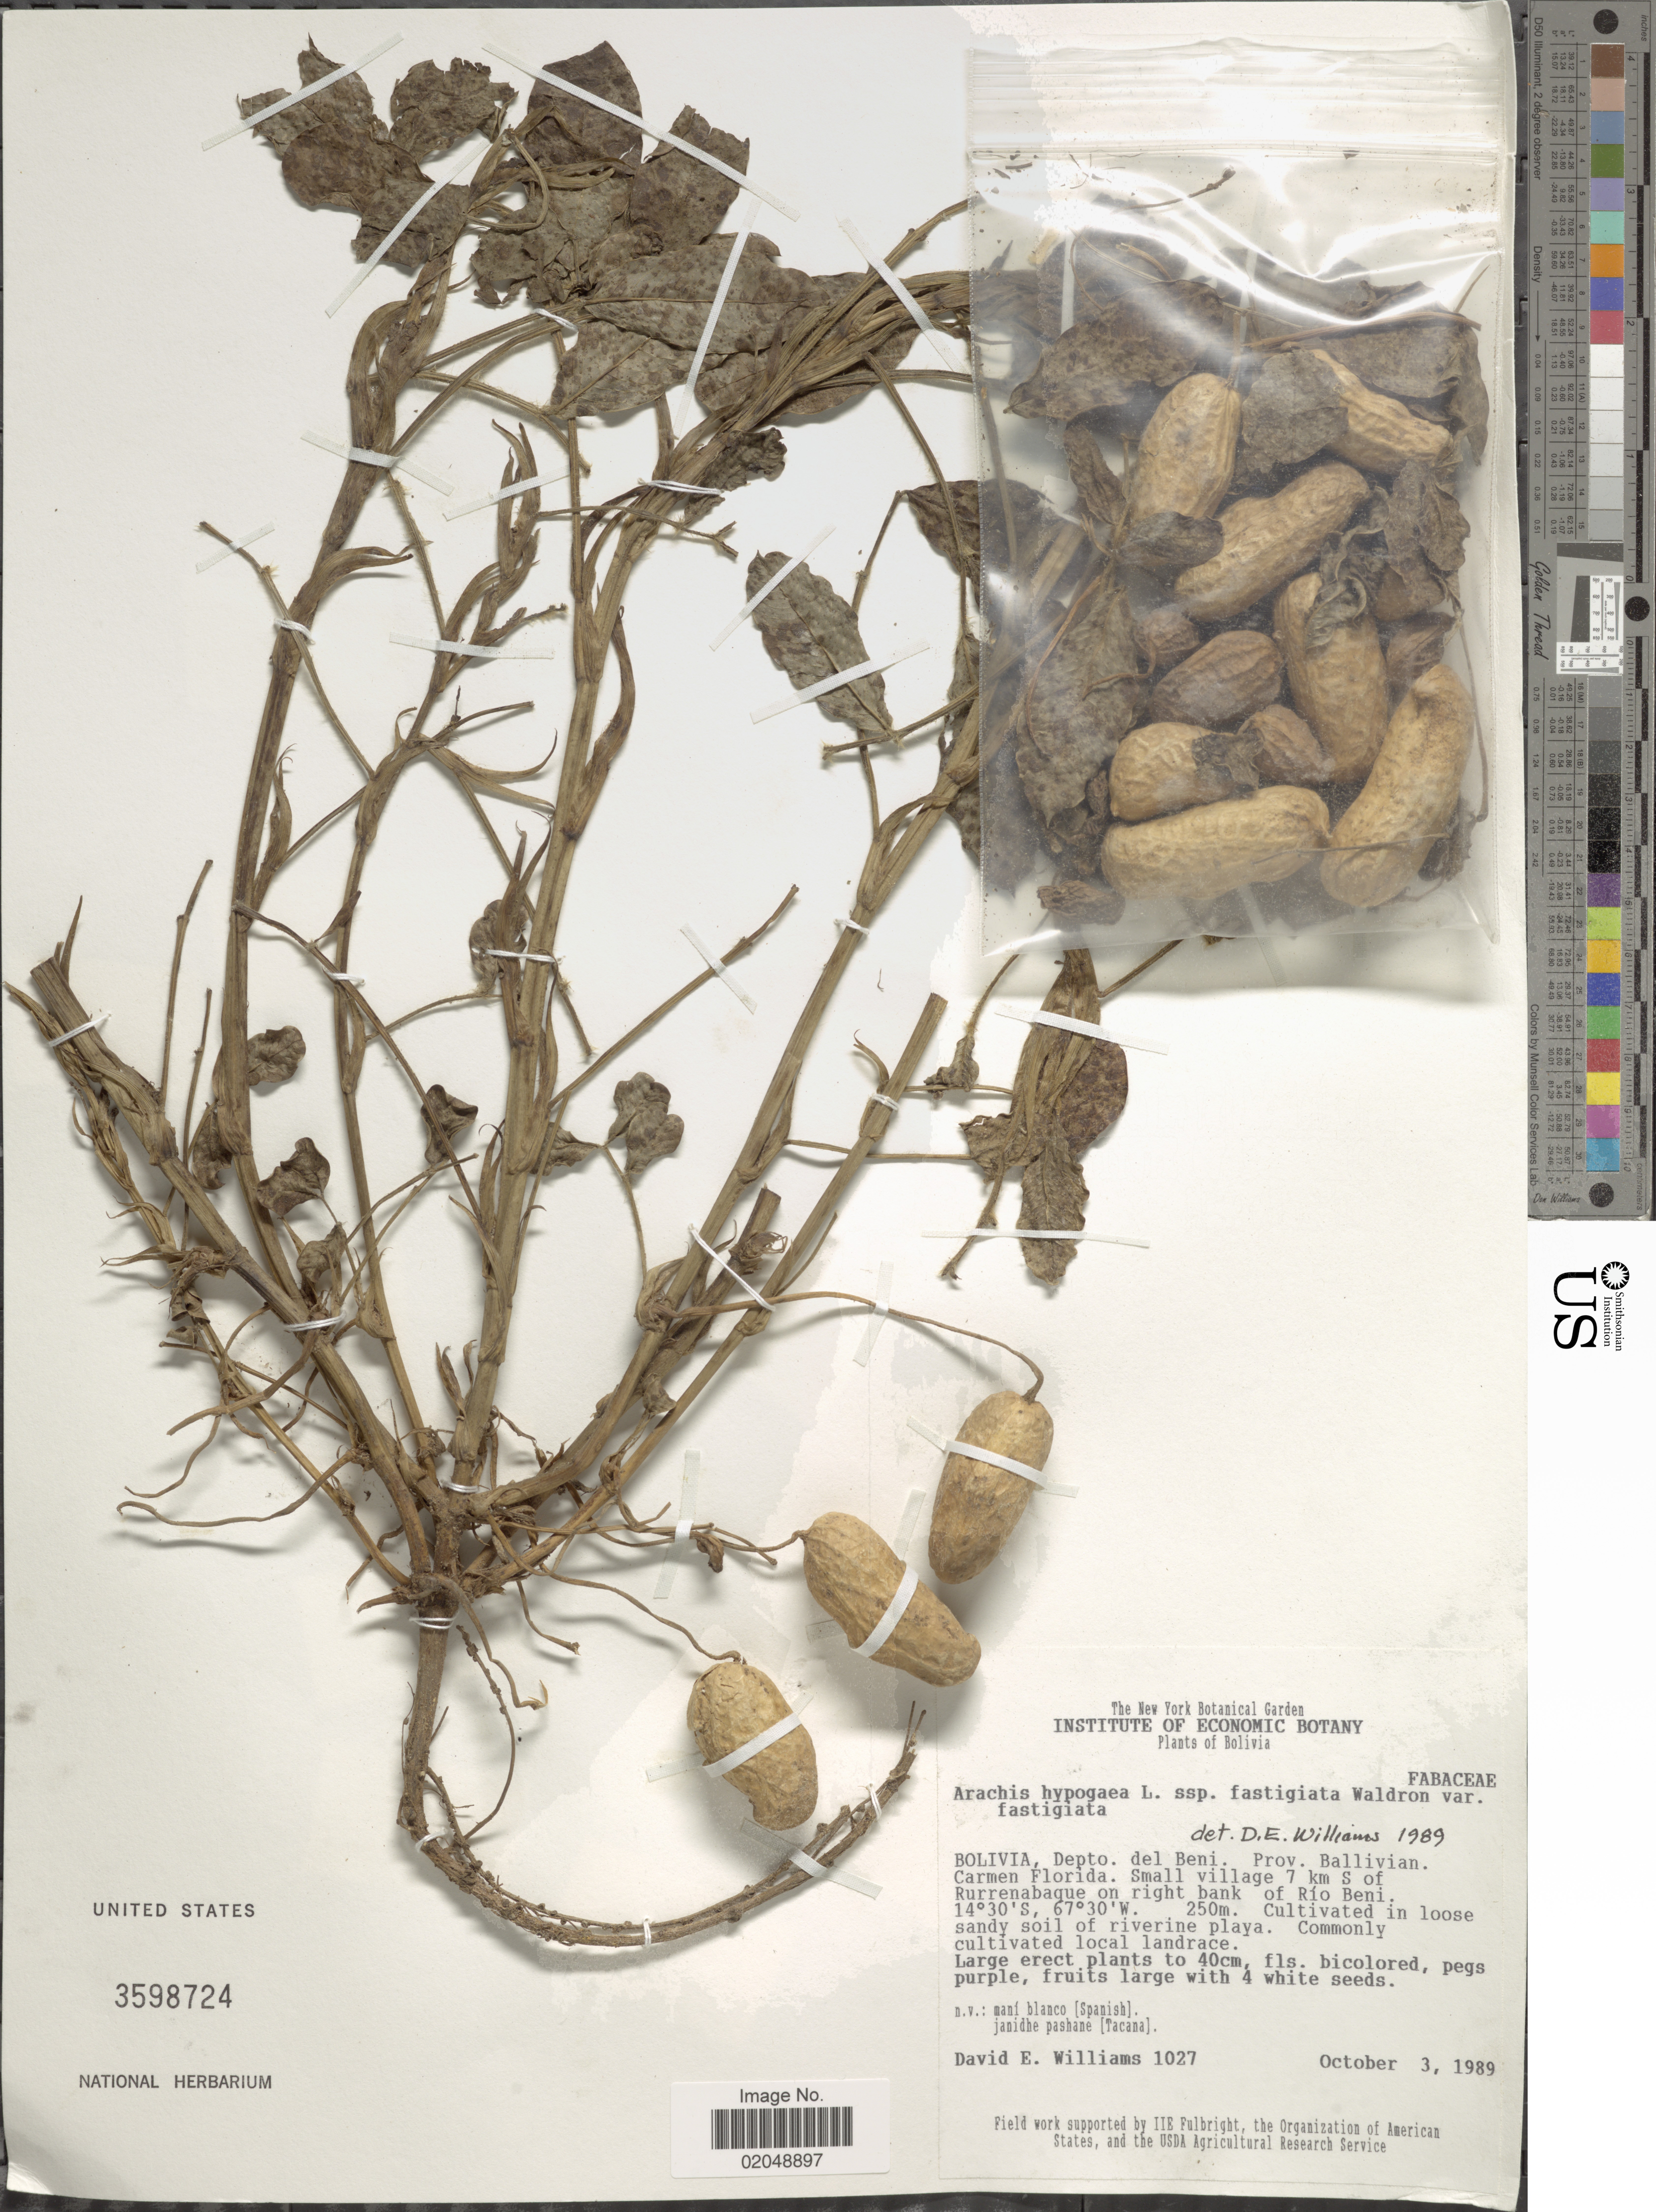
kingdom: Plantae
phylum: Tracheophyta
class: Magnoliopsida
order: Fabales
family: Fabaceae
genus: Arachis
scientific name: Arachis hypogaea var. fastigiata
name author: Krapov.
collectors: D. E. Williams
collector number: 1027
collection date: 1989-10-03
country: Bolivia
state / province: Beni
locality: Depto del Beni. Prov. Ballivian. carmen Florida. Small village 7 km S of Rurrenabaque on right bank of Río Beni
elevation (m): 250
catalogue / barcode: US 3598724